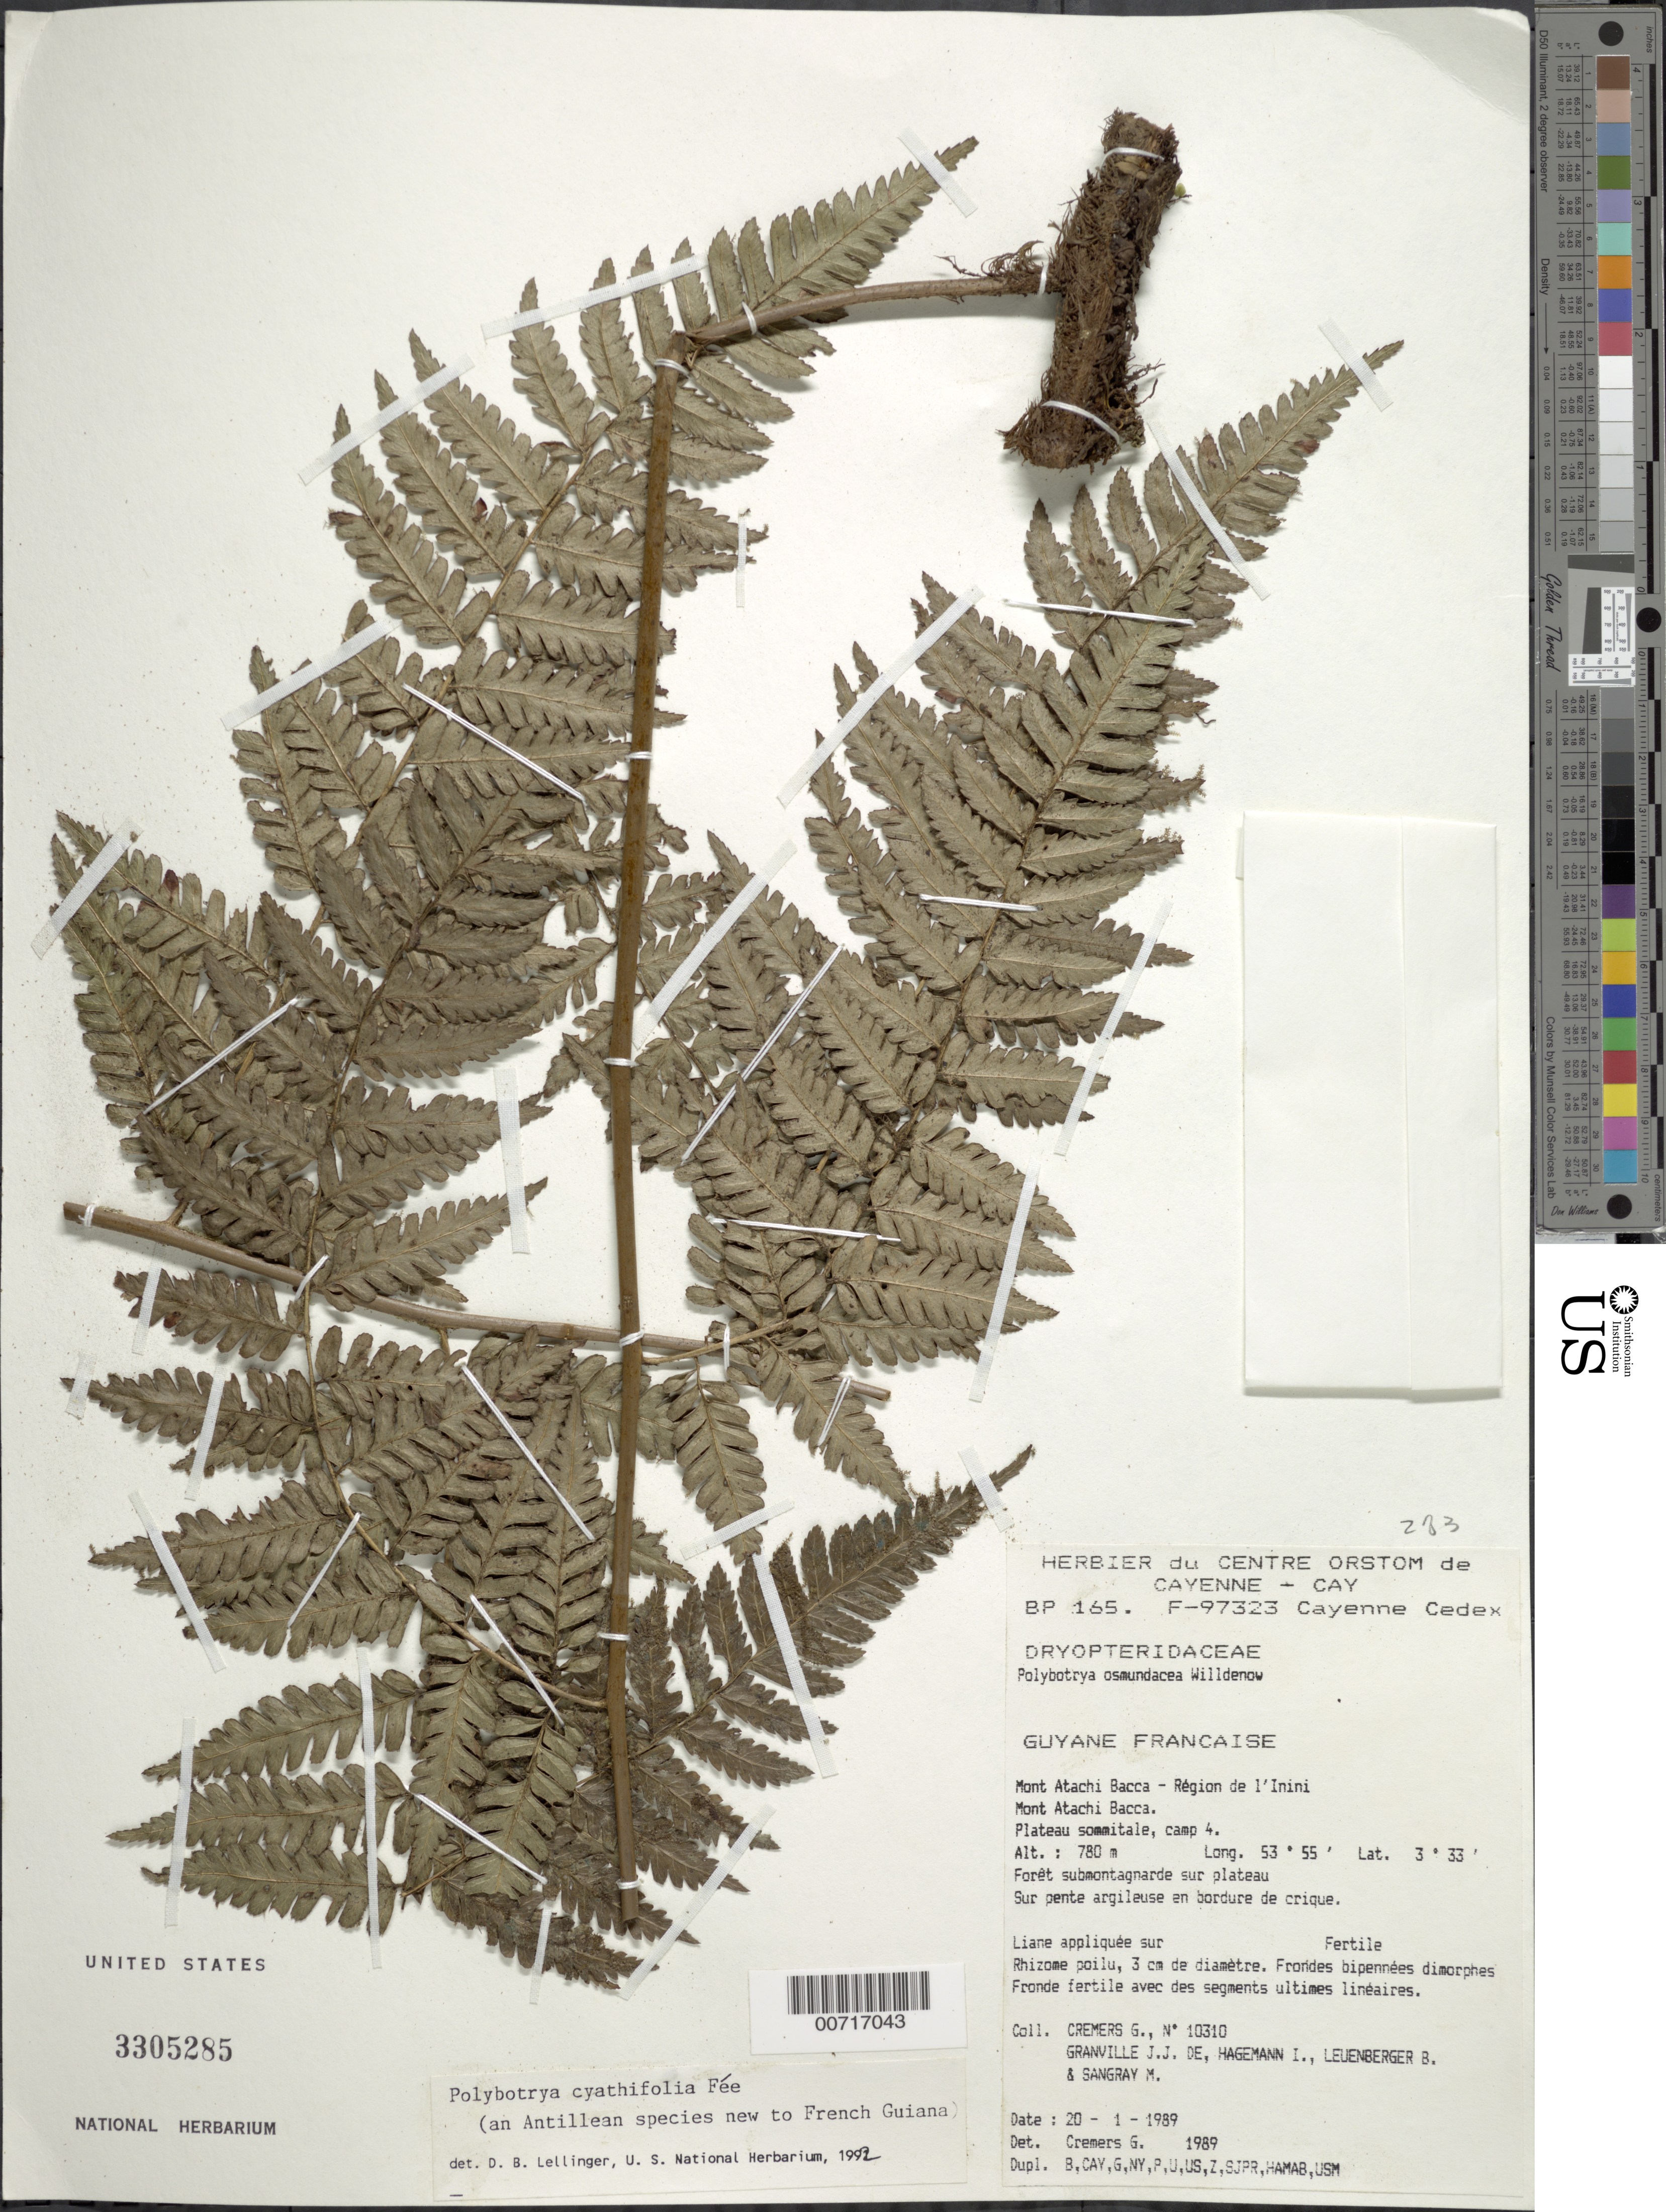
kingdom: Plantae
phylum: Tracheophyta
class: Polypodiopsida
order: Polypodiales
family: Dryopteridaceae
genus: Polybotrya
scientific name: Polybotrya cyathifolia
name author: Fée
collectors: G. Cremers, J.-J. de Granville, I. Hagemann, B. Leuenberger & M. Sangray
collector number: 10310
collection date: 1989-01-20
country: French Guiana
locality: Guyane Francaise. Mont Atacho Bacca-Region de l'Inini Mont Atachi Bacca. Plateau sommitale, camp 4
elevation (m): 780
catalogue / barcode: US 3305285